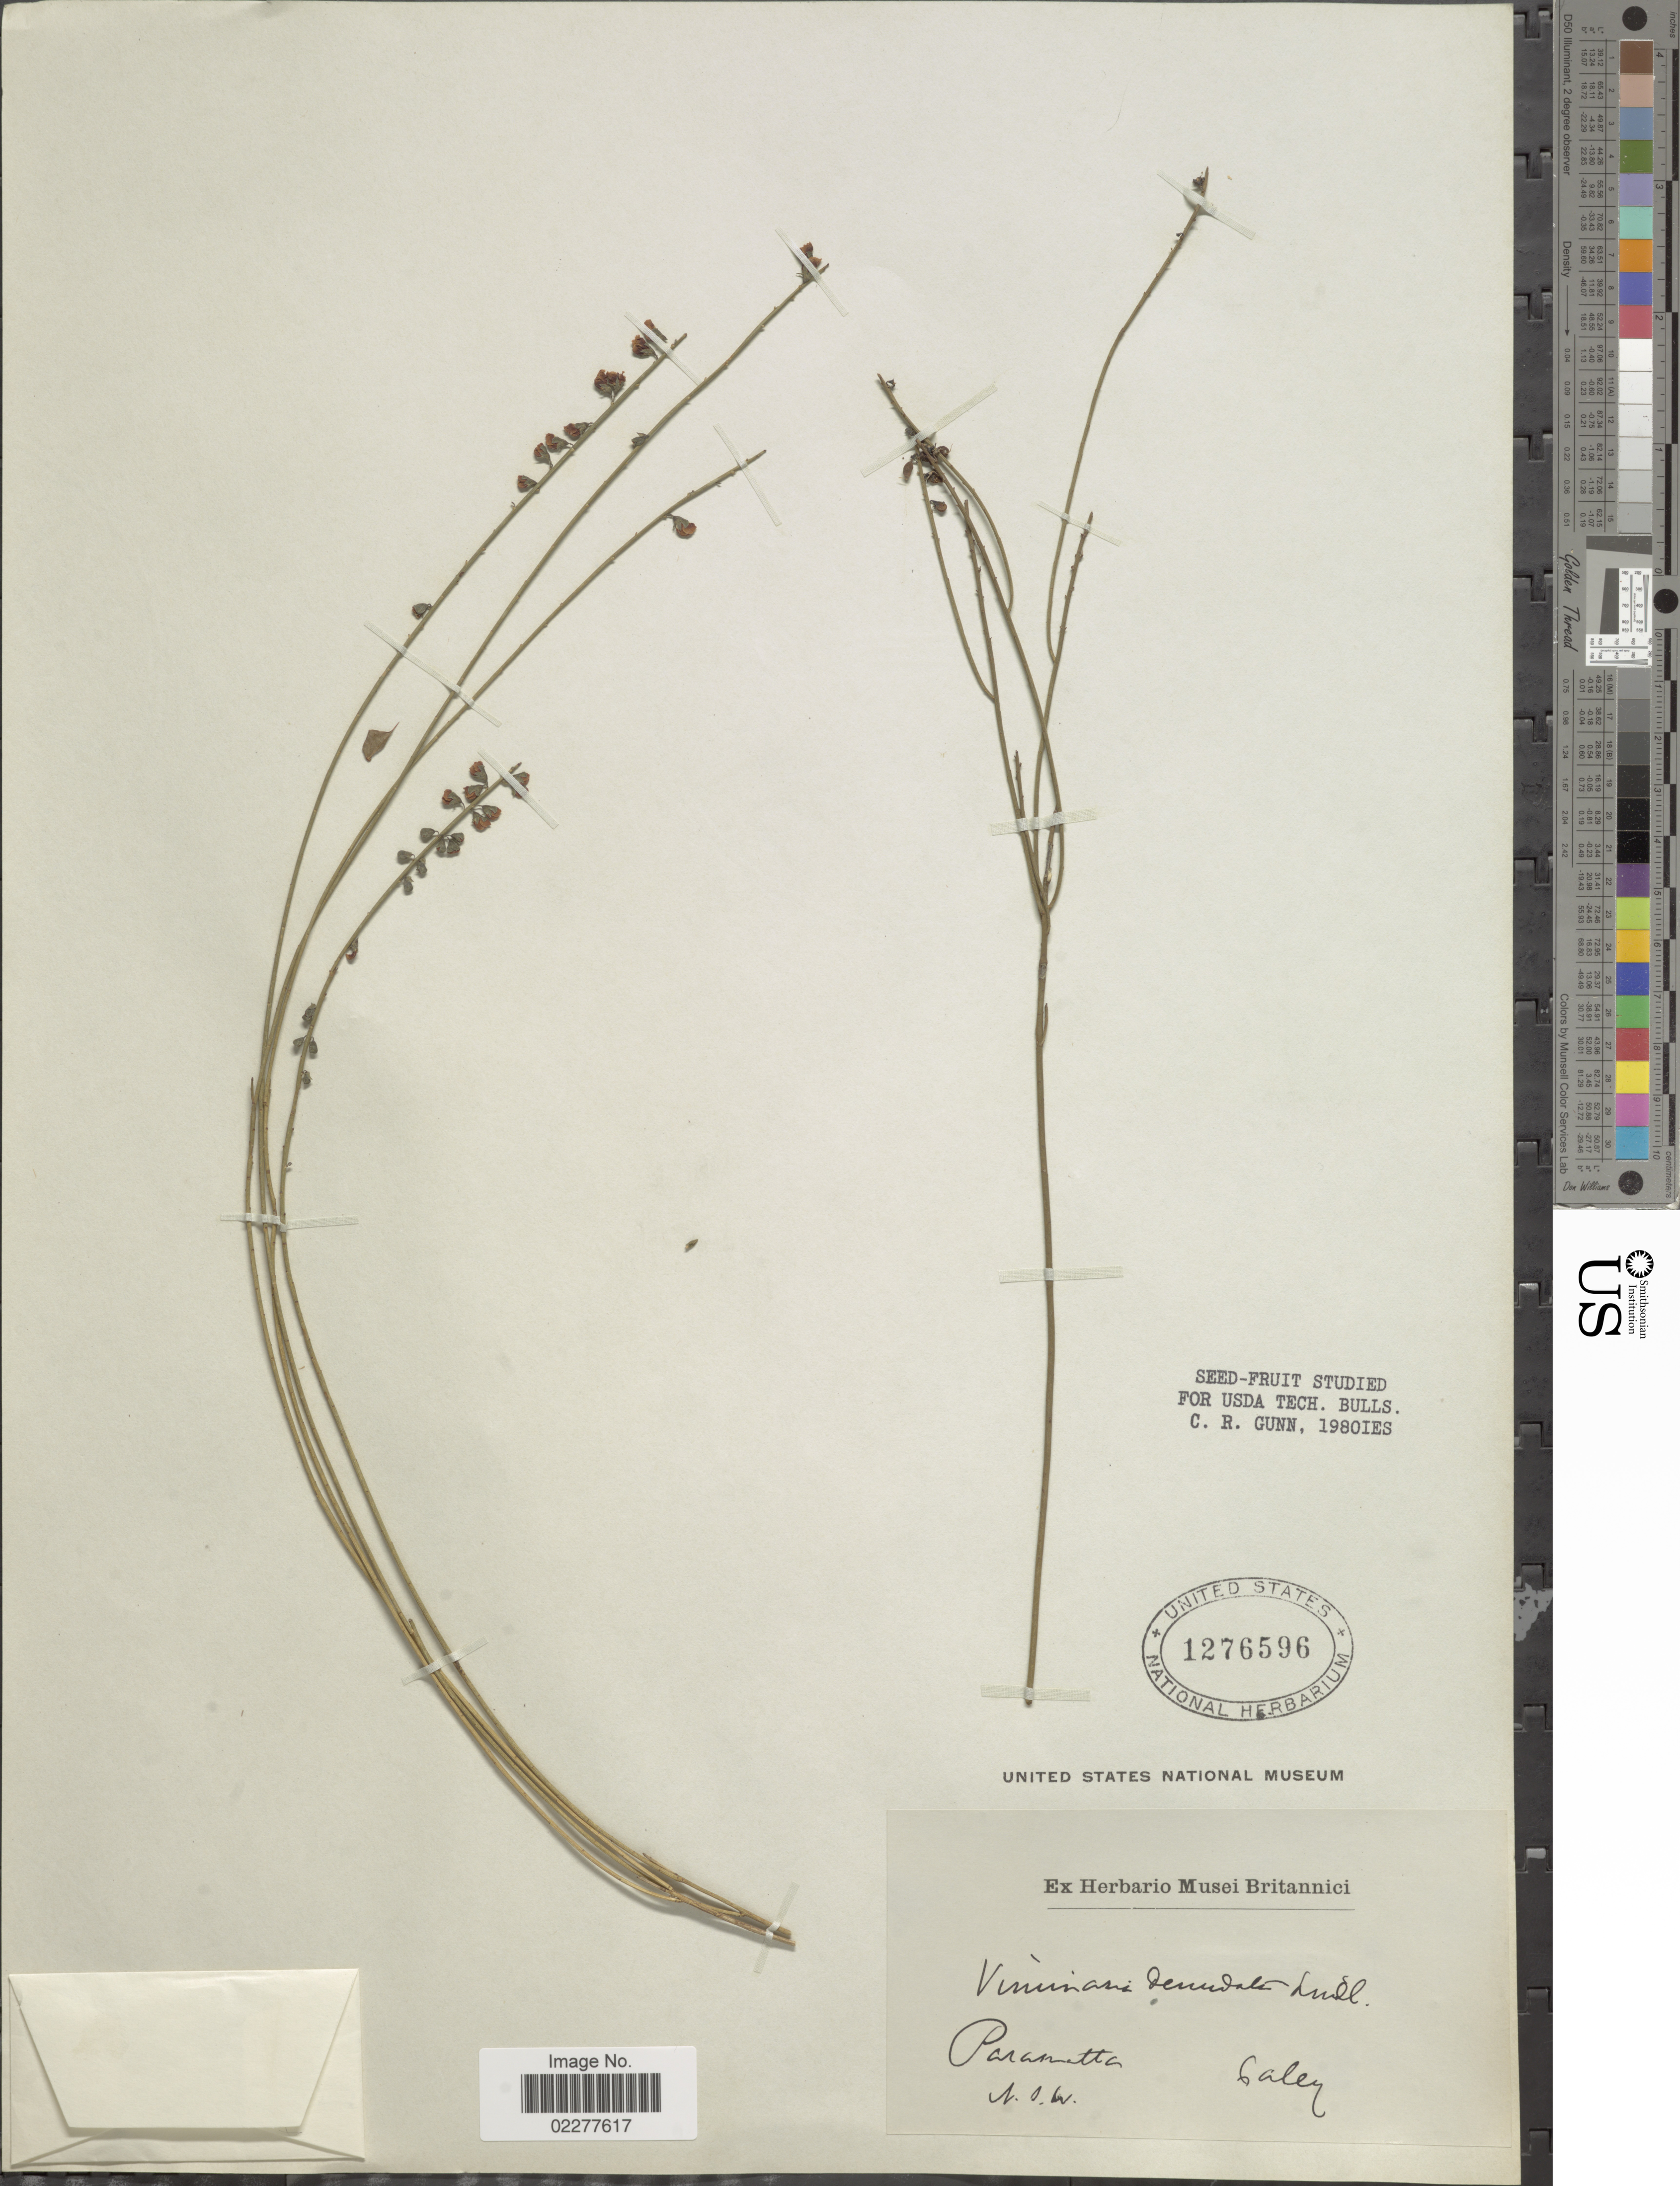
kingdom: Plantae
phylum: Tracheophyta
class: Magnoliopsida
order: Fabales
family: Fabaceae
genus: Viminaria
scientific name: Viminaria denudata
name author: Sm.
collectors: -. Caley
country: Australia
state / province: New South Wales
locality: Parametta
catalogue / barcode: US 1276596